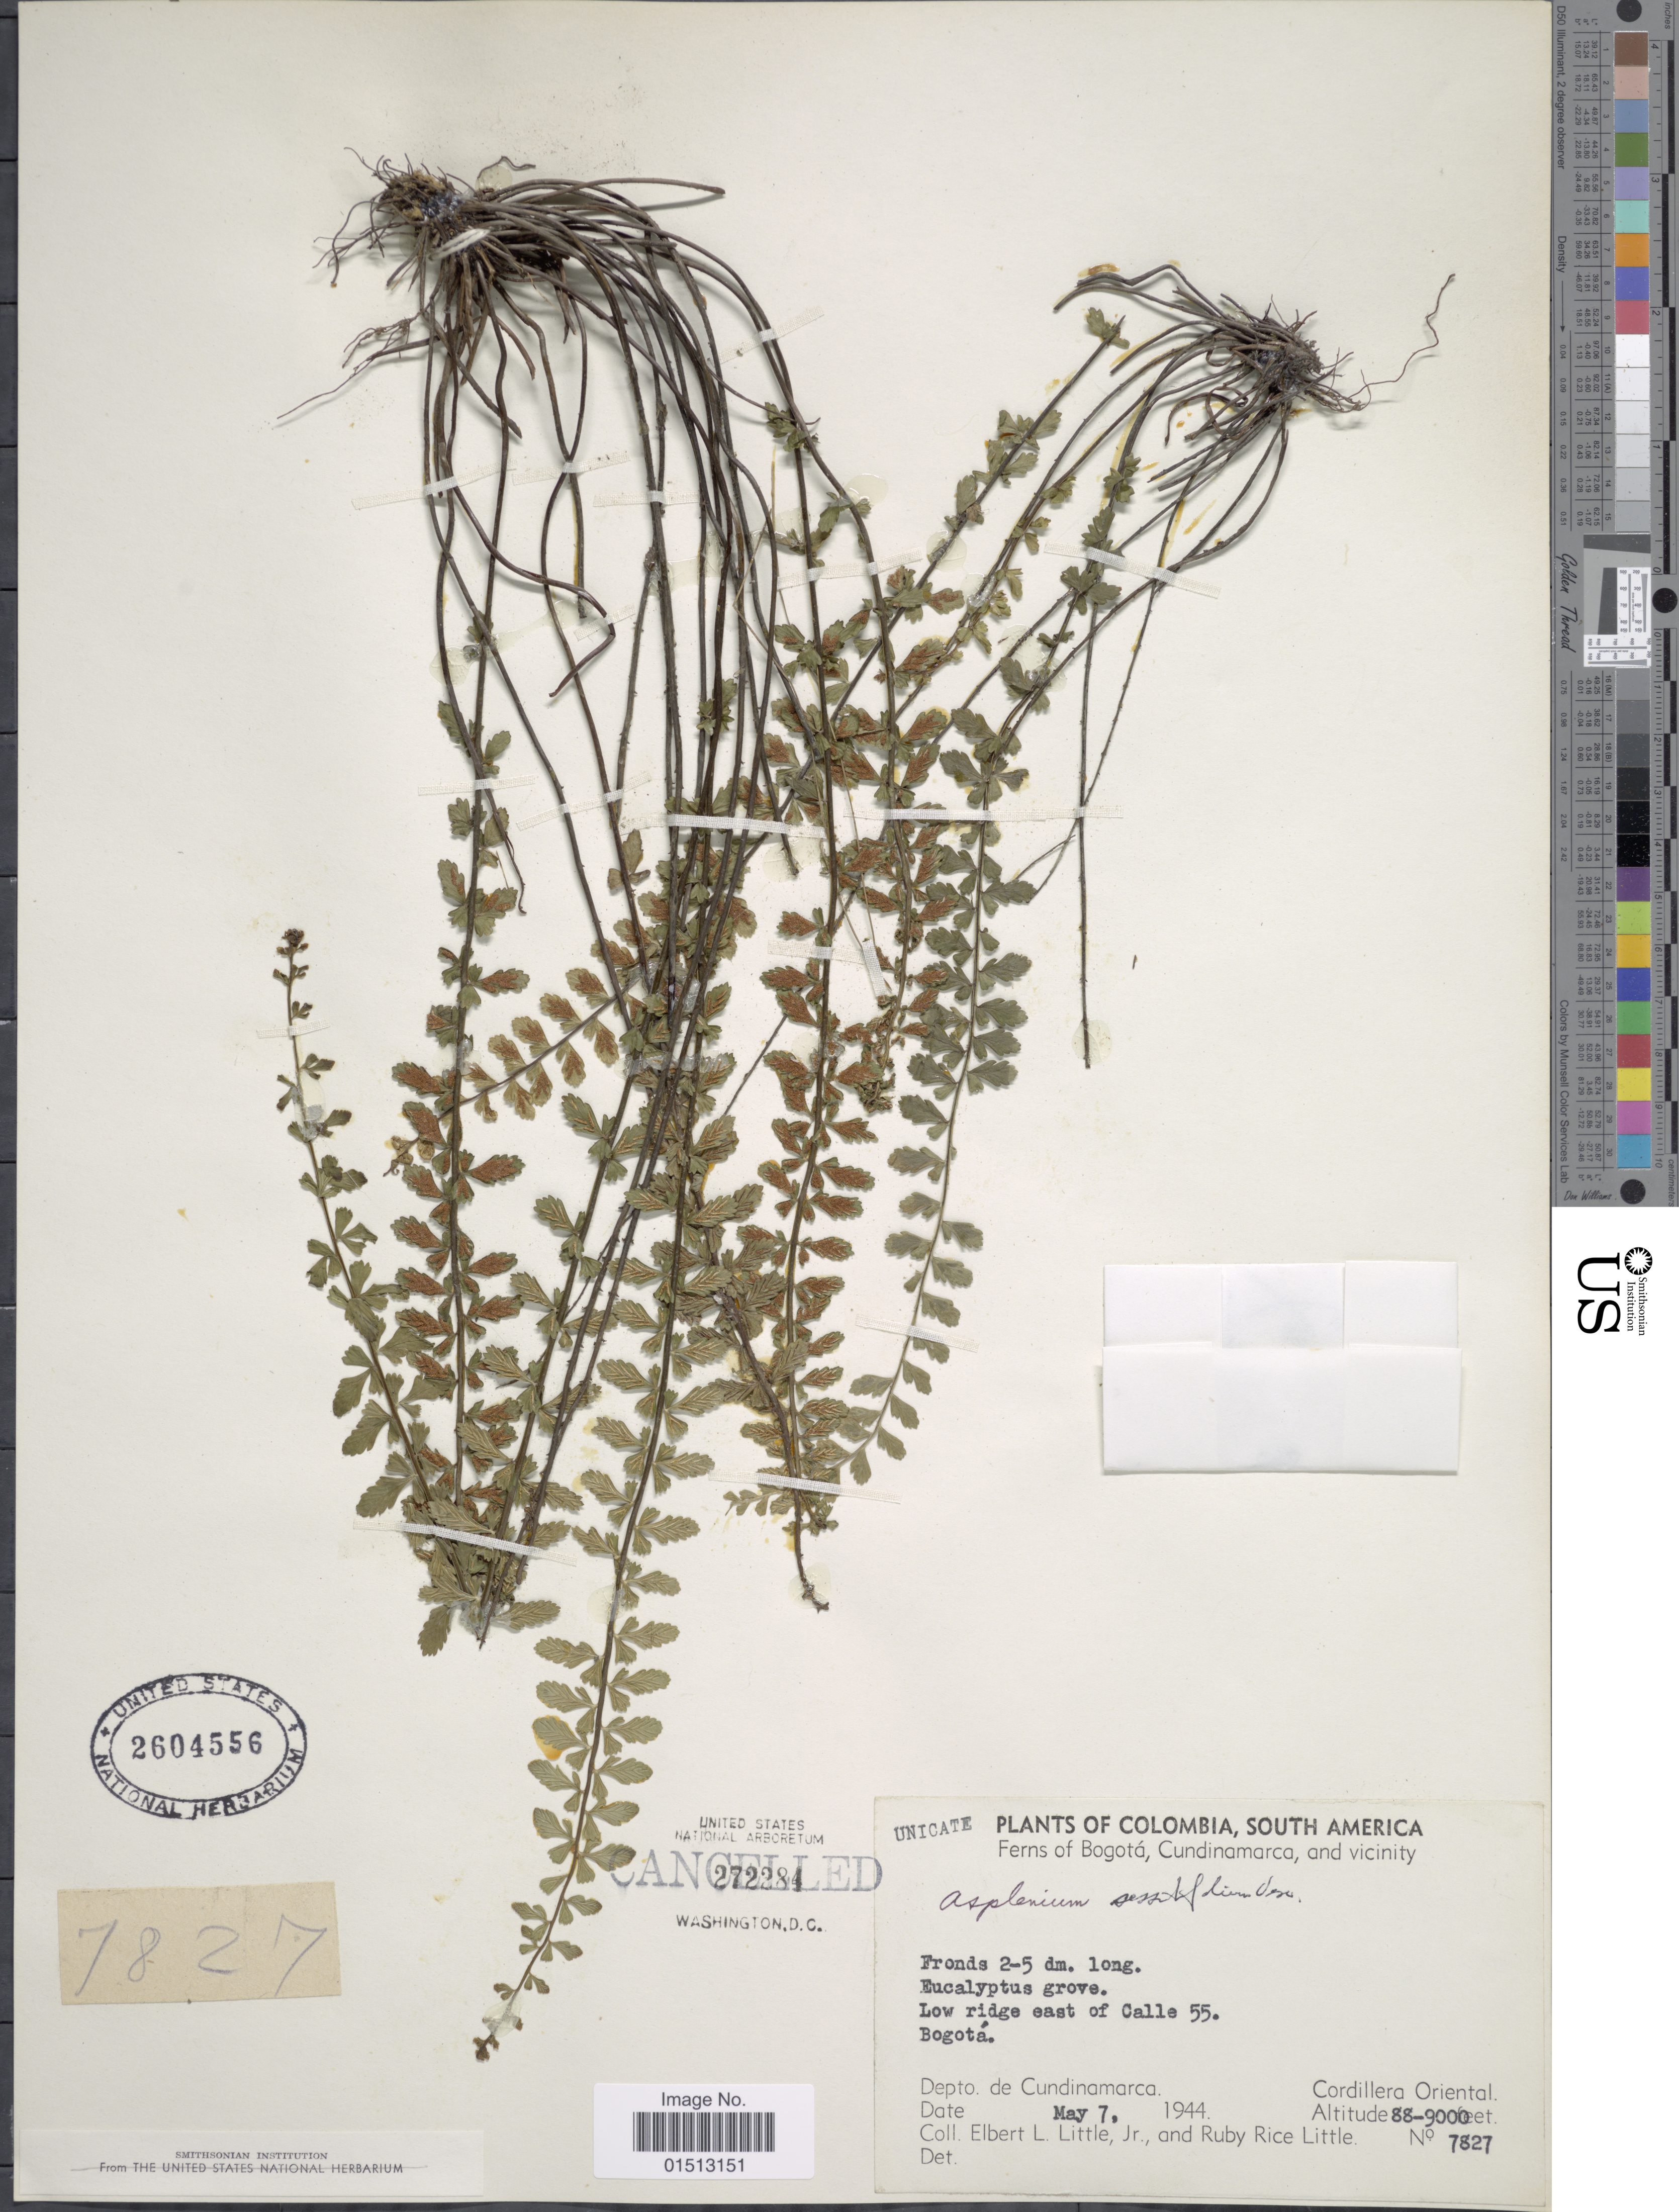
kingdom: Plantae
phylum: Tracheophyta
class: Polypodiopsida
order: Polypodiales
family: Aspleniaceae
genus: Asplenium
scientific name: Asplenium sessilifolium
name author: Desv.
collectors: E. L. Little & R. R. Little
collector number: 7827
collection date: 1944-05-07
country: Colombia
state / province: Cundinamarca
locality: Cordillera Oriental, low ridge east of Calle 55, Bogotá.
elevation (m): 2682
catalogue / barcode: US 2604556